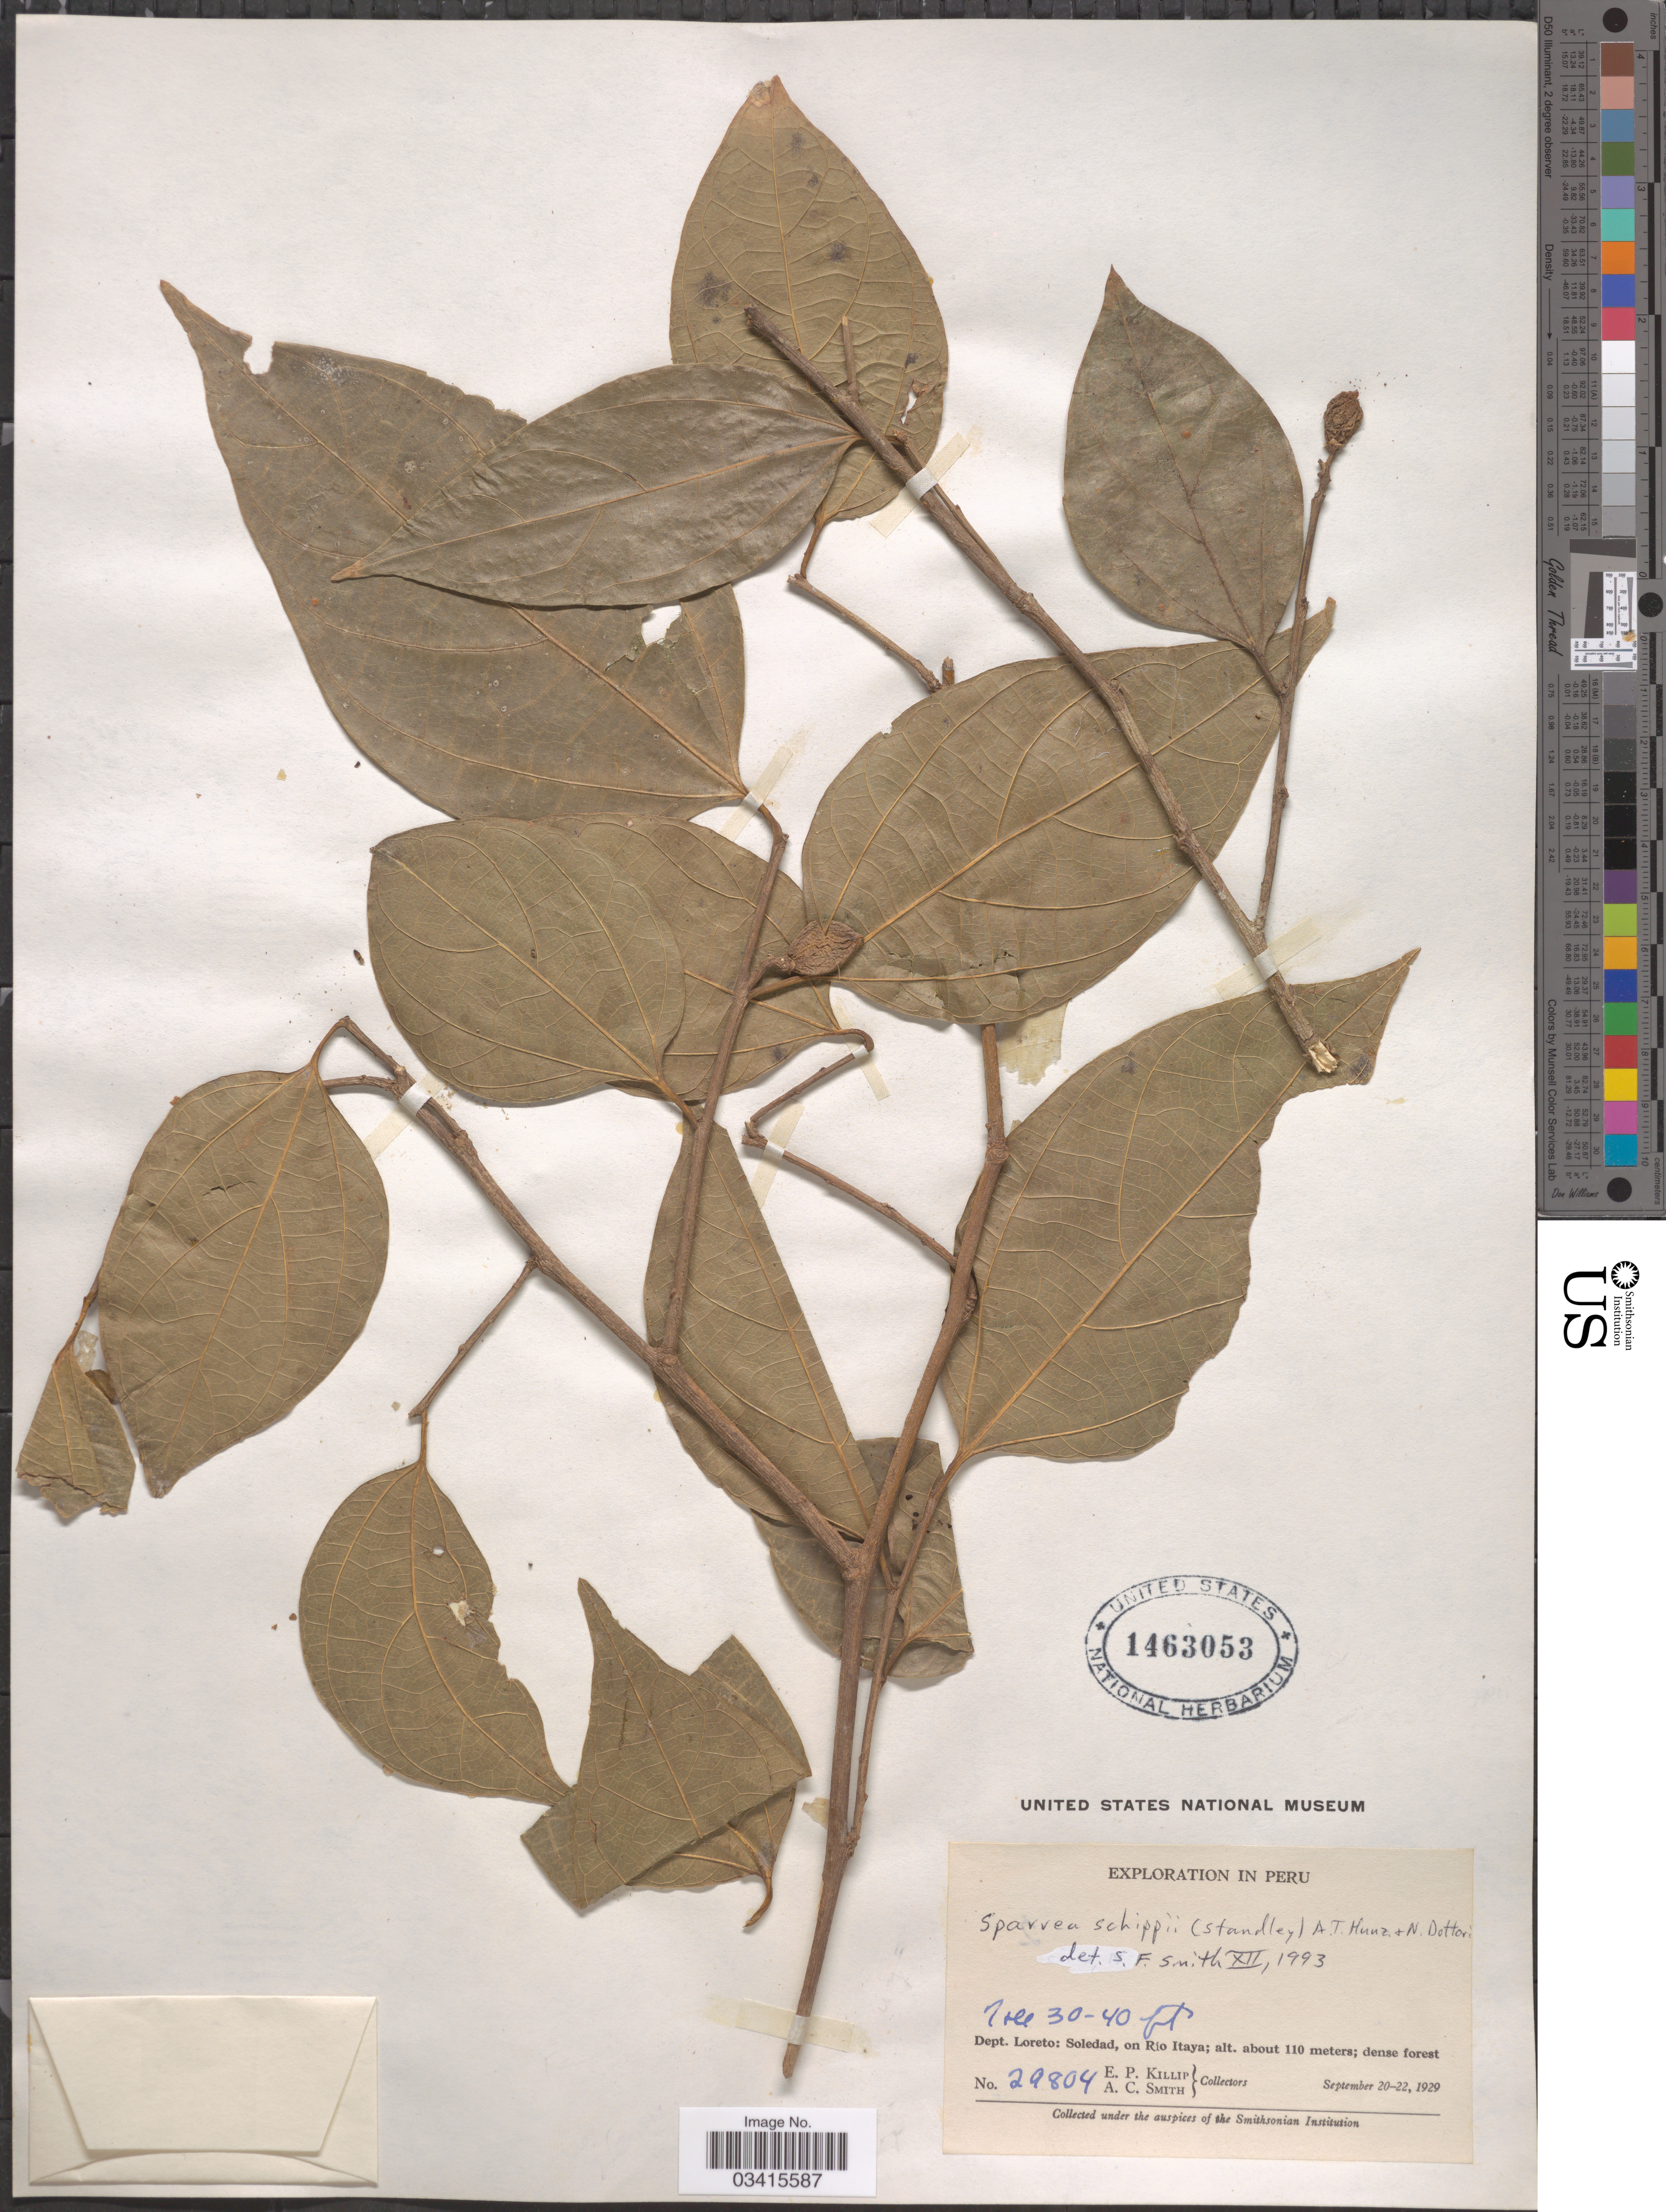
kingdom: Plantae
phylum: Tracheophyta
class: Magnoliopsida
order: Rosales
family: Cannabaceae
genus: Celtis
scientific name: Celtis schippii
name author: Standl.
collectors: E. P. Killip & A. C. Smith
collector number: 29804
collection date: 1929-09-20/1929-09-22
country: Peru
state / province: Loreto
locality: Dept. Loreto: Soledad, on Río Itaya.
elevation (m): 110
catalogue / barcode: US 1463053